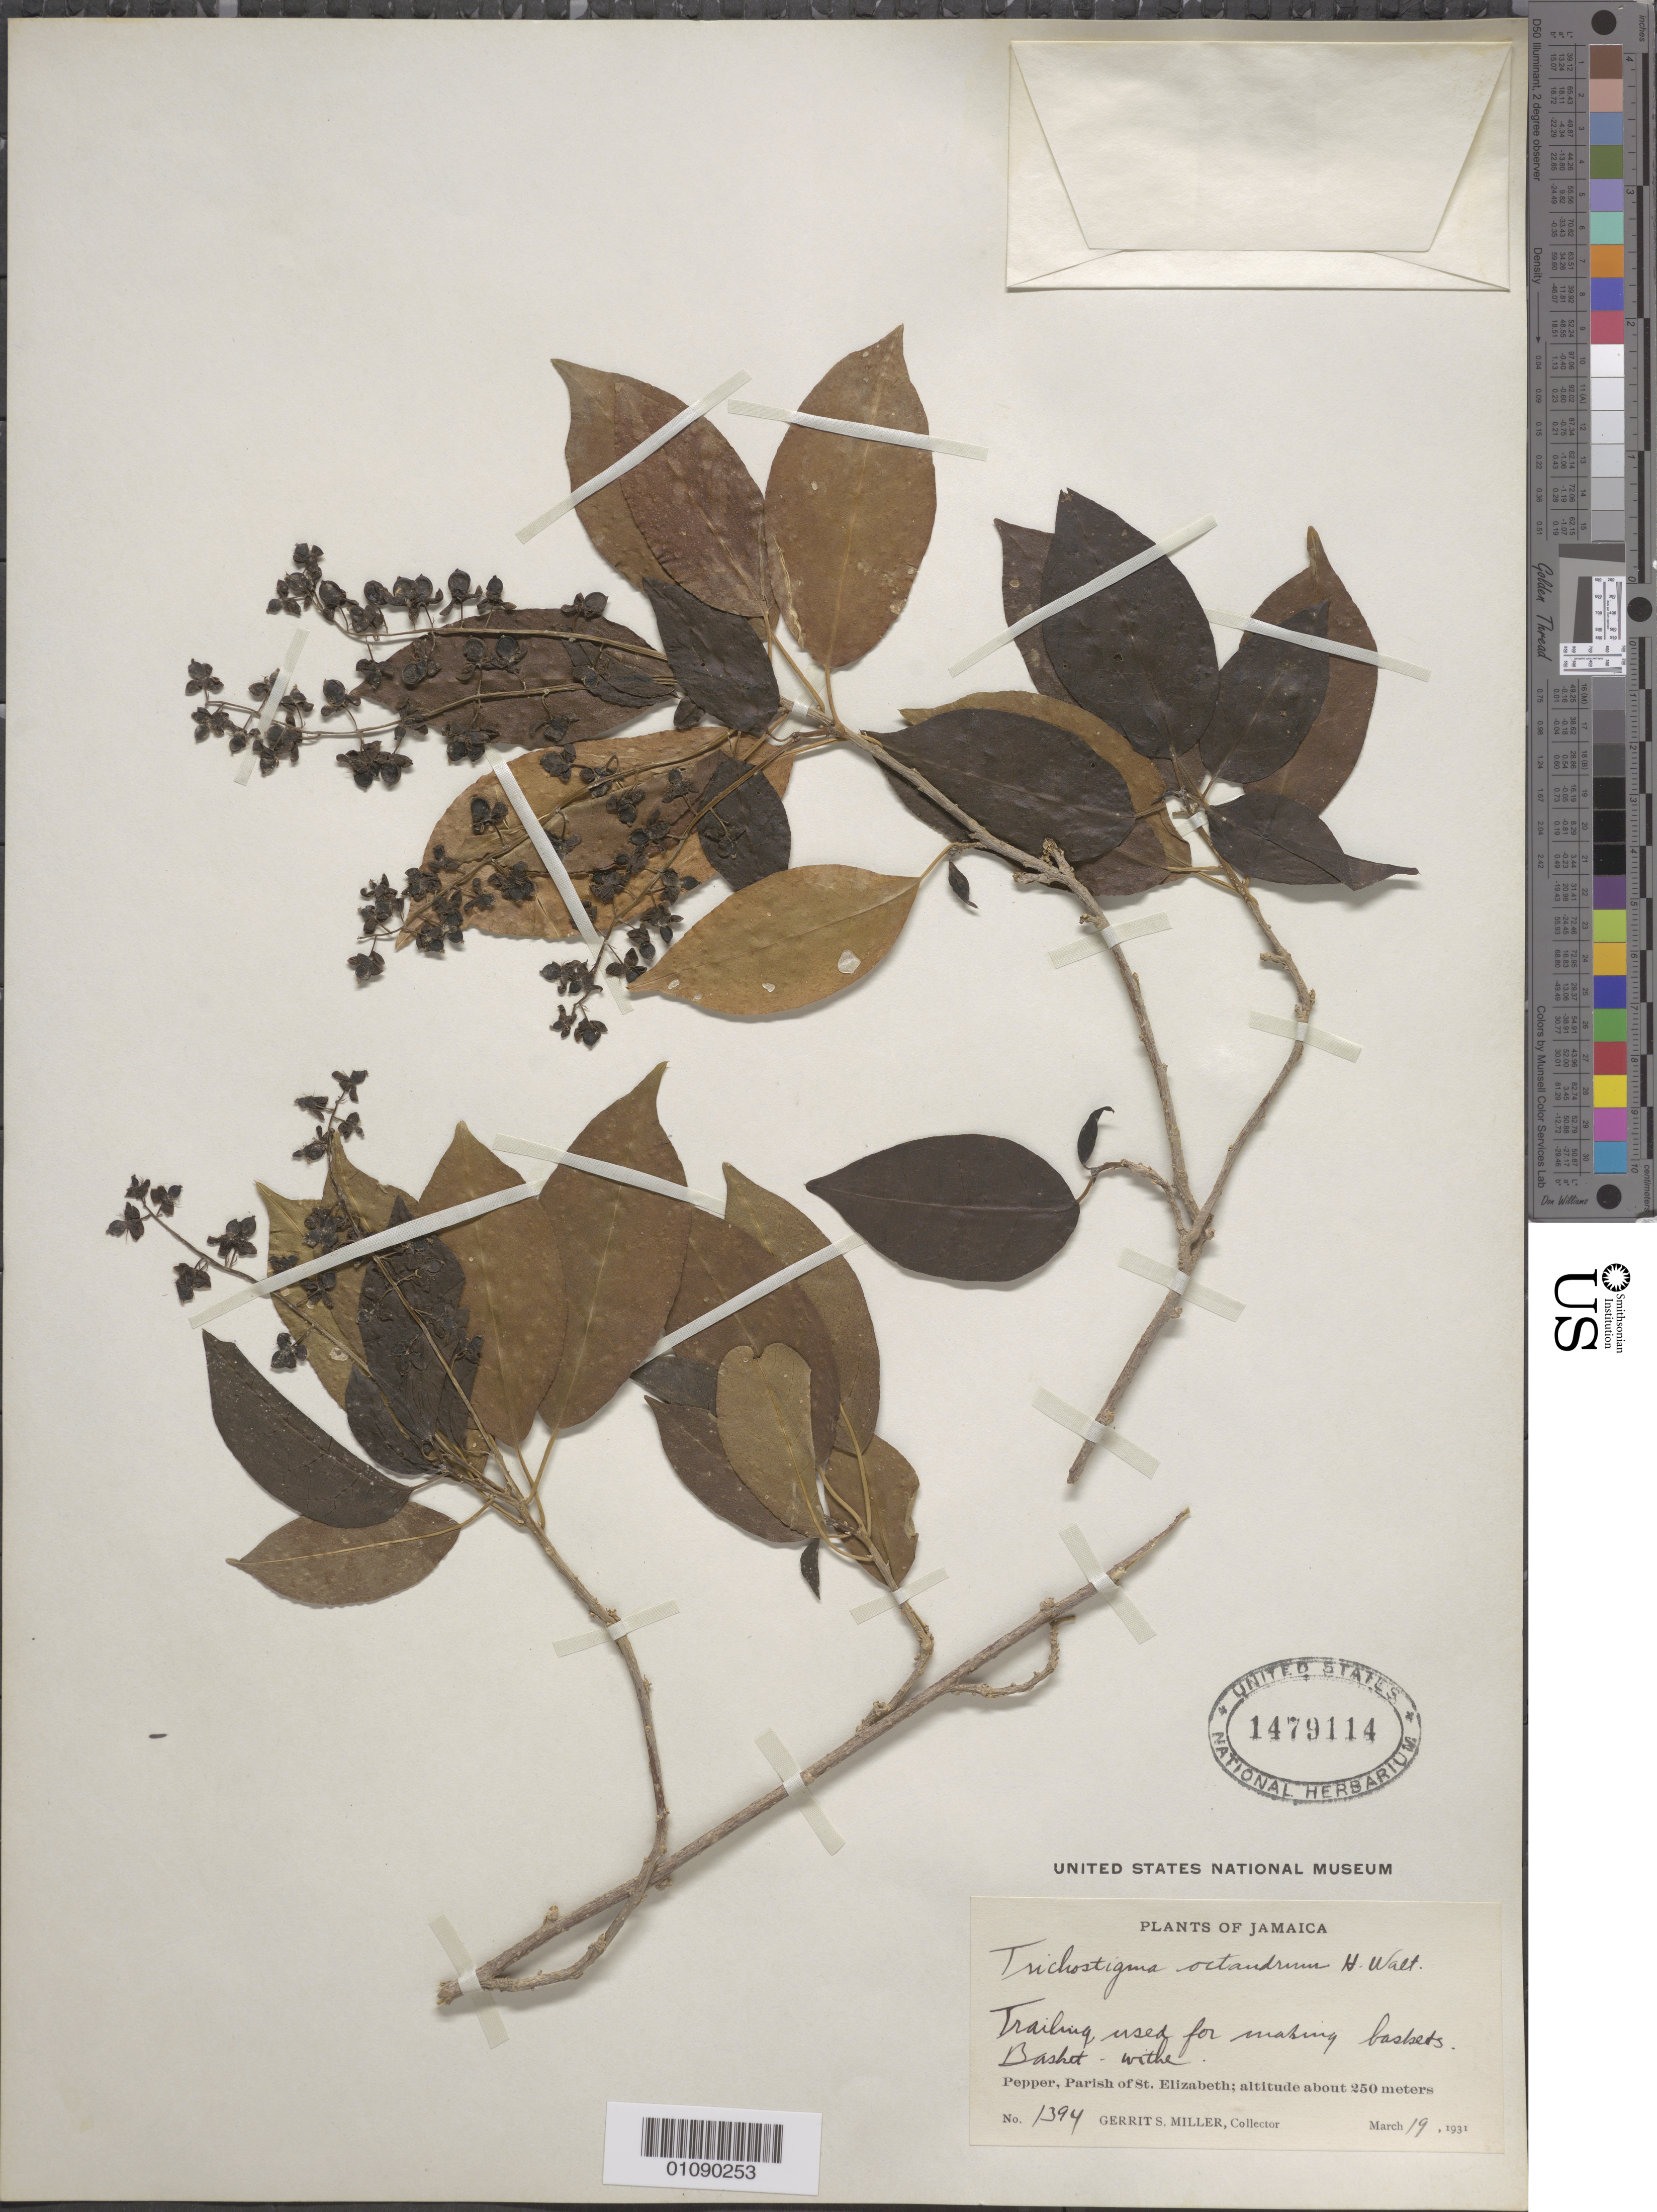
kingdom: Plantae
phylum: Tracheophyta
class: Magnoliopsida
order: Caryophyllales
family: Phytolaccaceae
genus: Trichostigma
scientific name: Trichostigma octandrum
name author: (L.) H. Walter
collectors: G. S. Miller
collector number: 1394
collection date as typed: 19 Mar 1931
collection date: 1931-03-19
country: Jamaica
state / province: Saint Elizabeth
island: Jamaica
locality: Parish of St. Elizabeth, Pepper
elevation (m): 250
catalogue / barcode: US 1479114